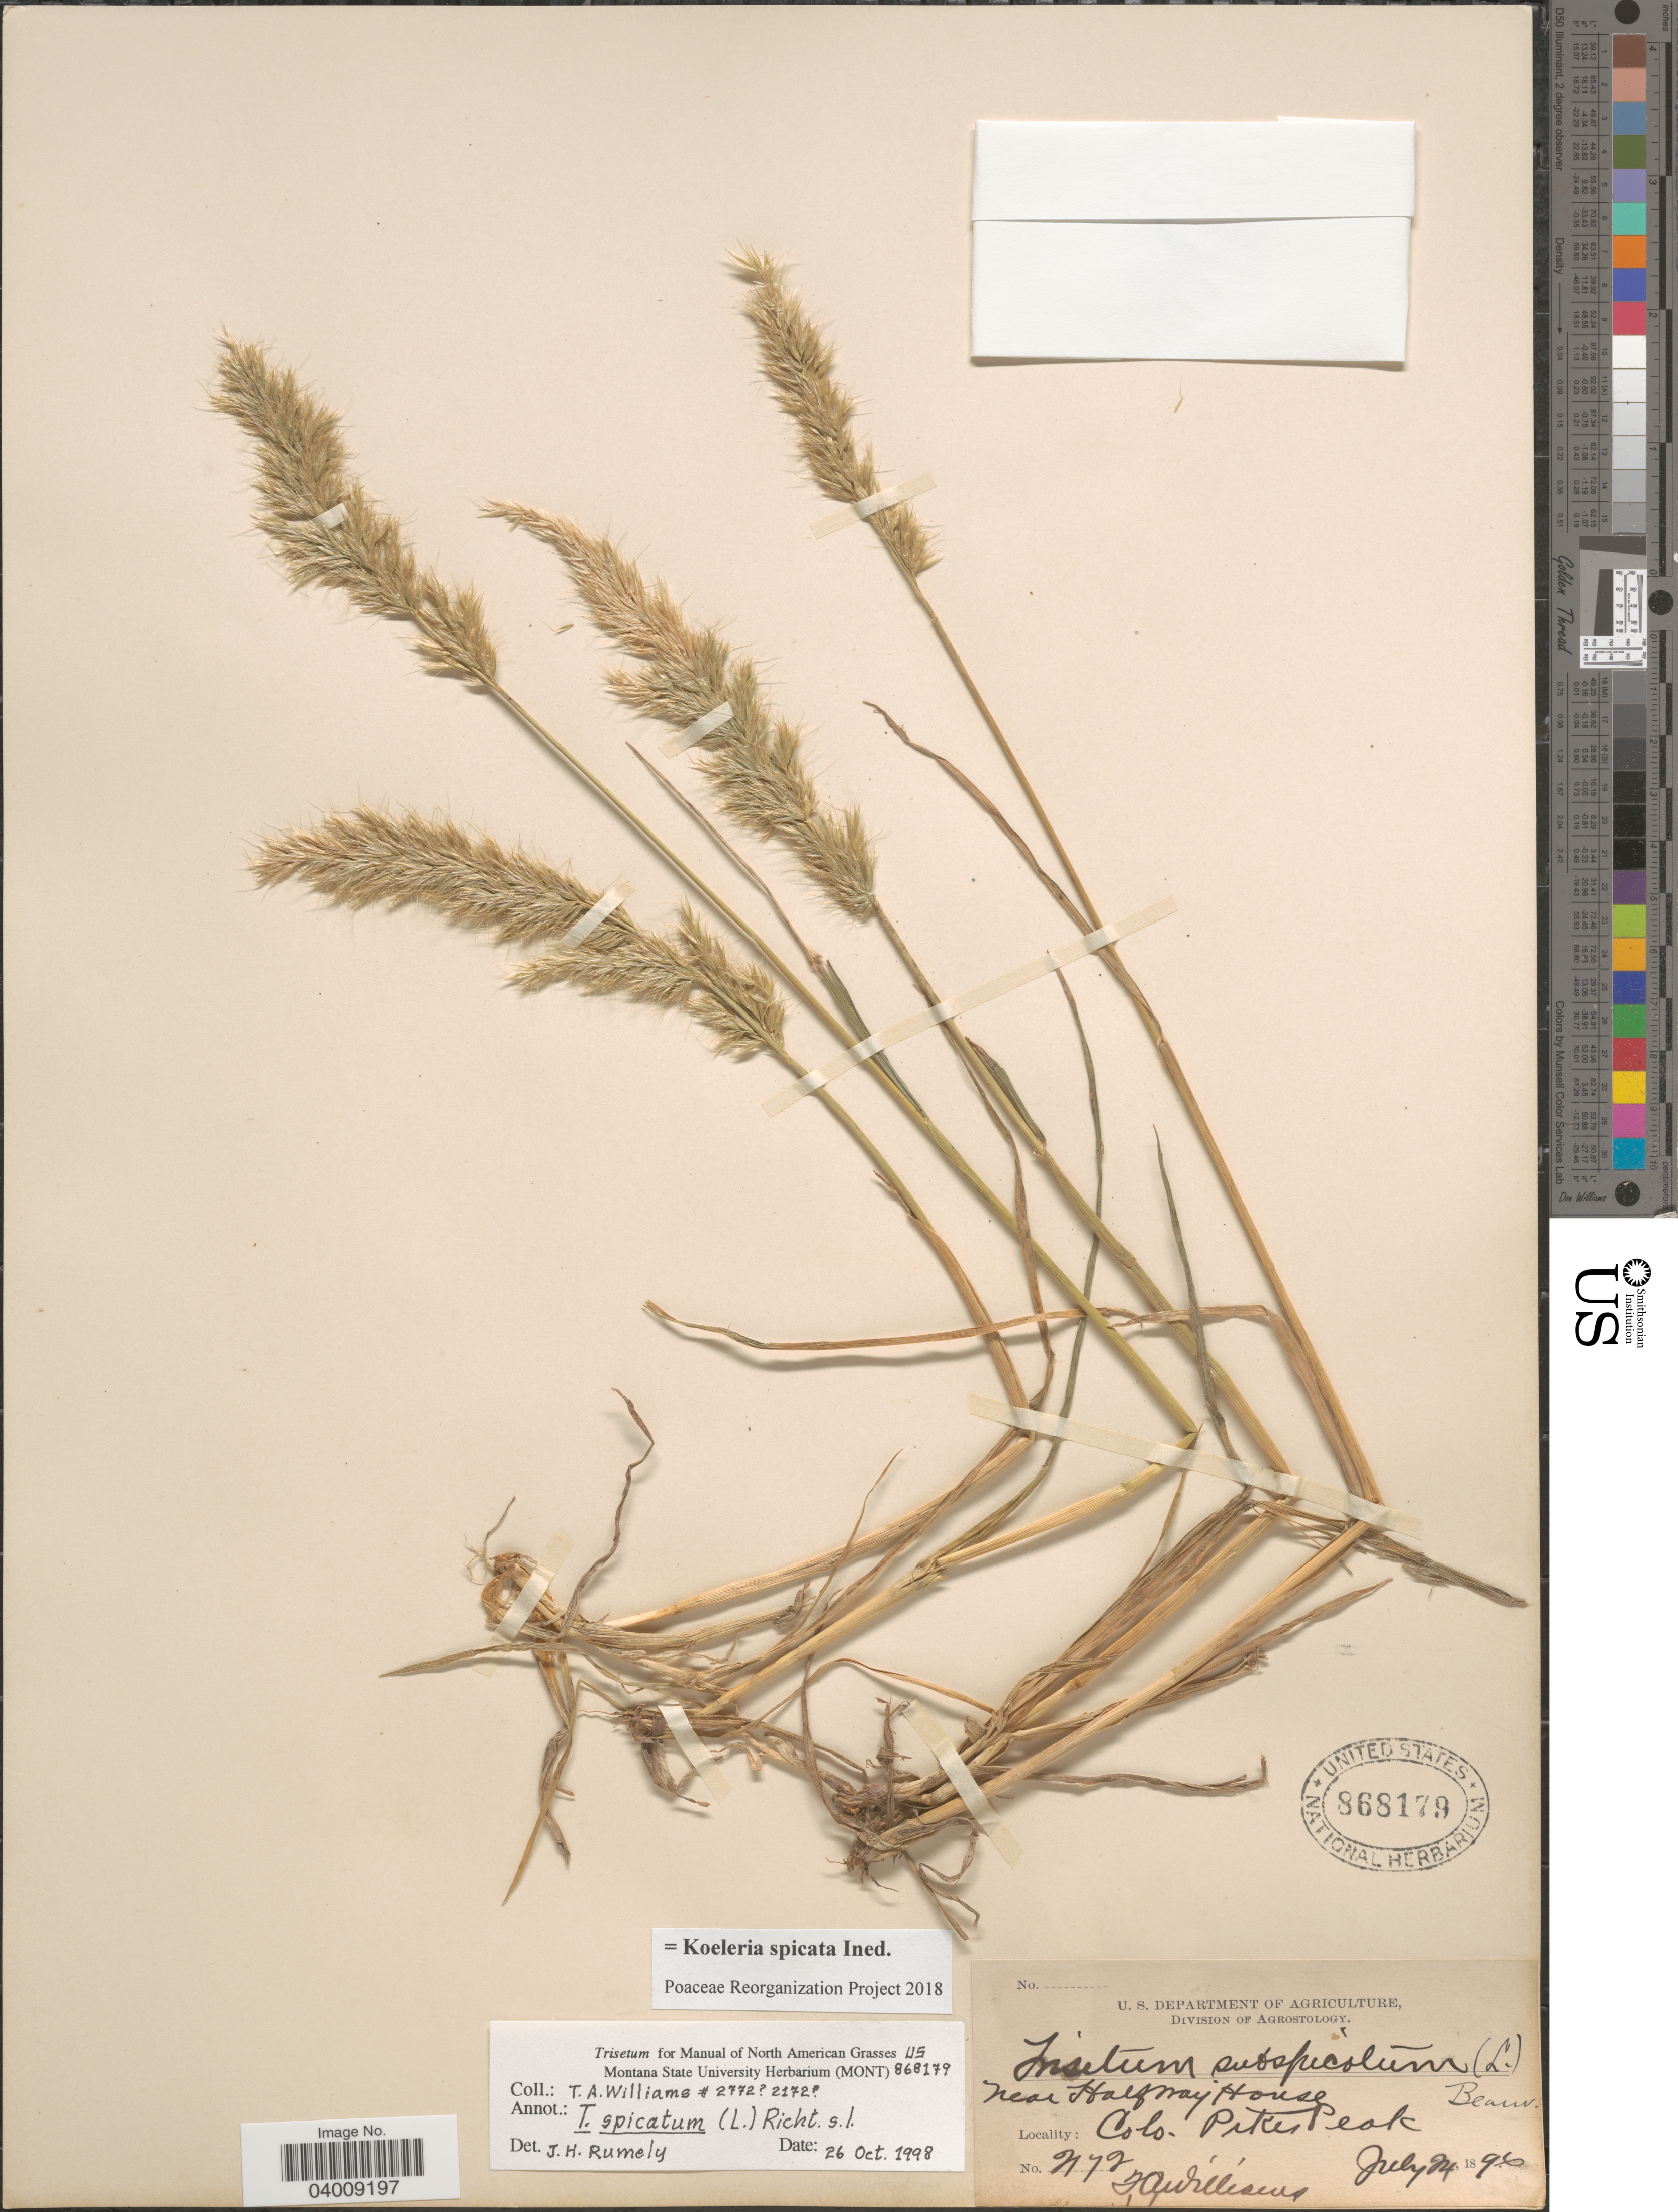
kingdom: Plantae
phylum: Tracheophyta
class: Liliopsida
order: Poales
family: Poaceae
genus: Koeleria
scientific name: Koeleria spicata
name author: (L.) Barberá et al.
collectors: T. A. Williams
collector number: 2172*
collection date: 1896-07-24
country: United States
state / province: Colorado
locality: Near Halfway House. Pikes Peak.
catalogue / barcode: US 868179